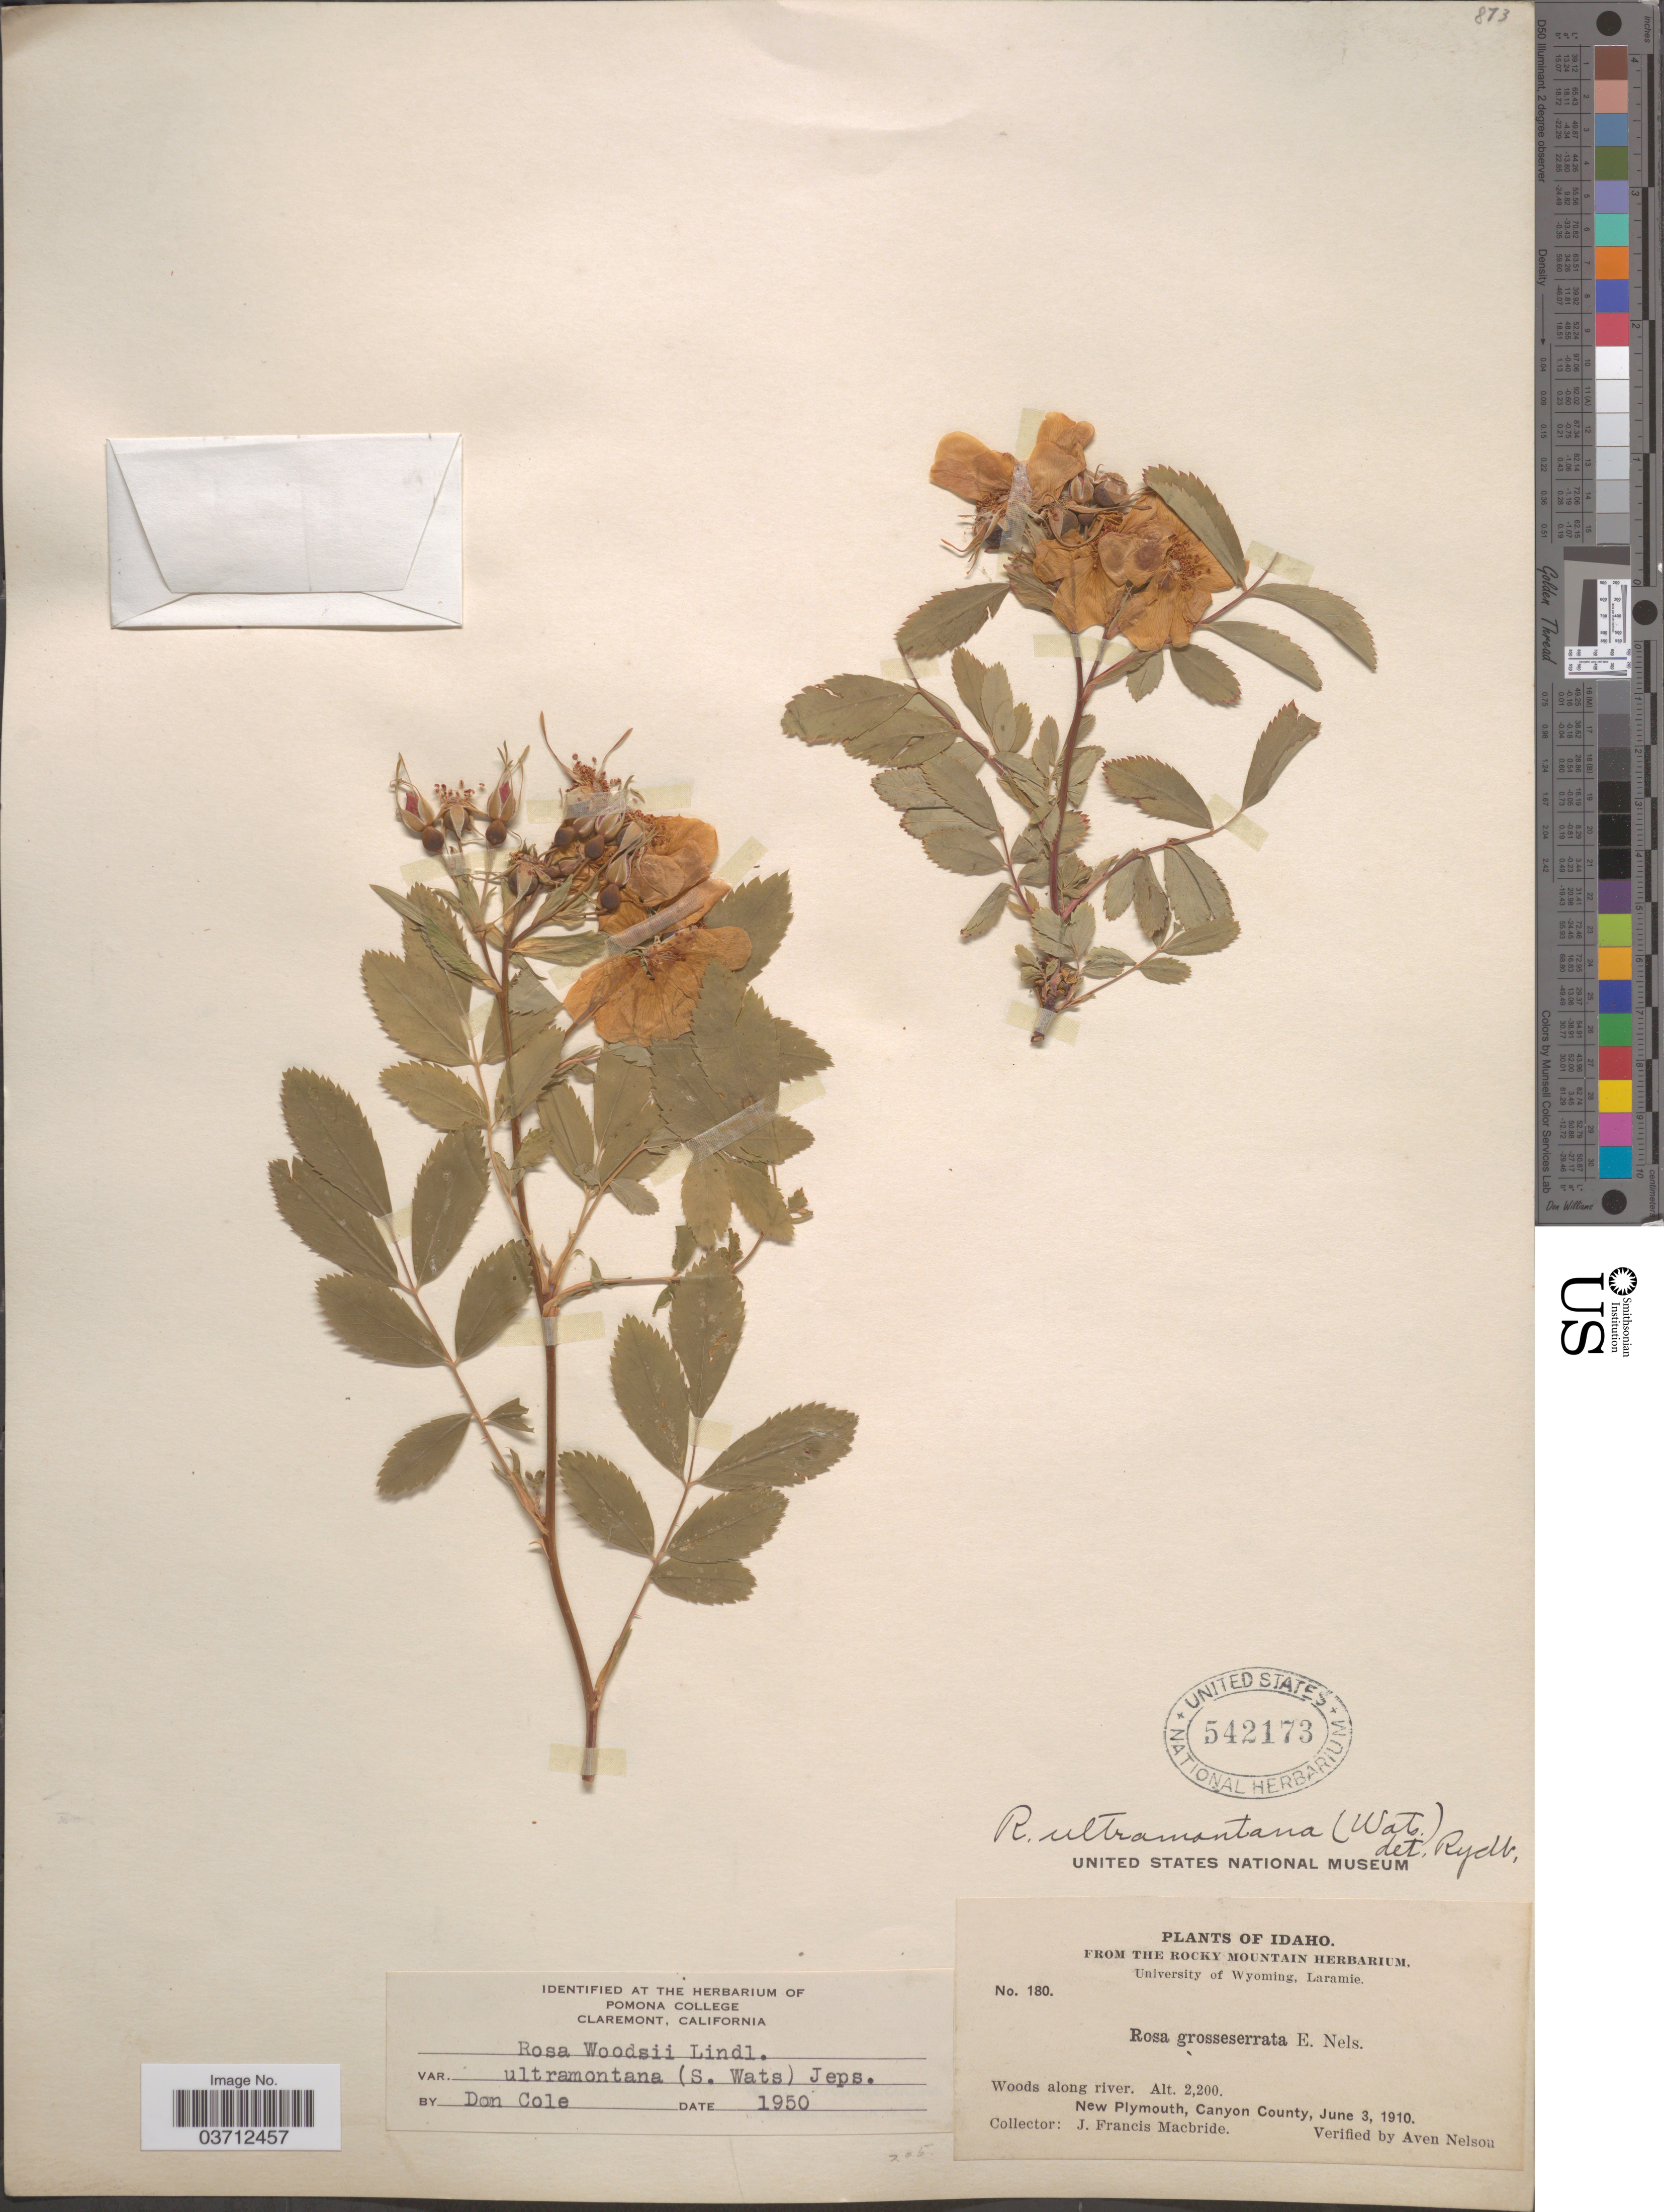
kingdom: Plantae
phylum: Tracheophyta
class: Magnoliopsida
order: Rosales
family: Rosaceae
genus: Rosa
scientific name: Rosa woodsii var. ultramontana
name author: Lindl.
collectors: J. F. Macbride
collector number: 180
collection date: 1910-06-03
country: United States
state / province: Idaho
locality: Woods along river. New Plymouth, Canyon County.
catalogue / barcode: US 542173